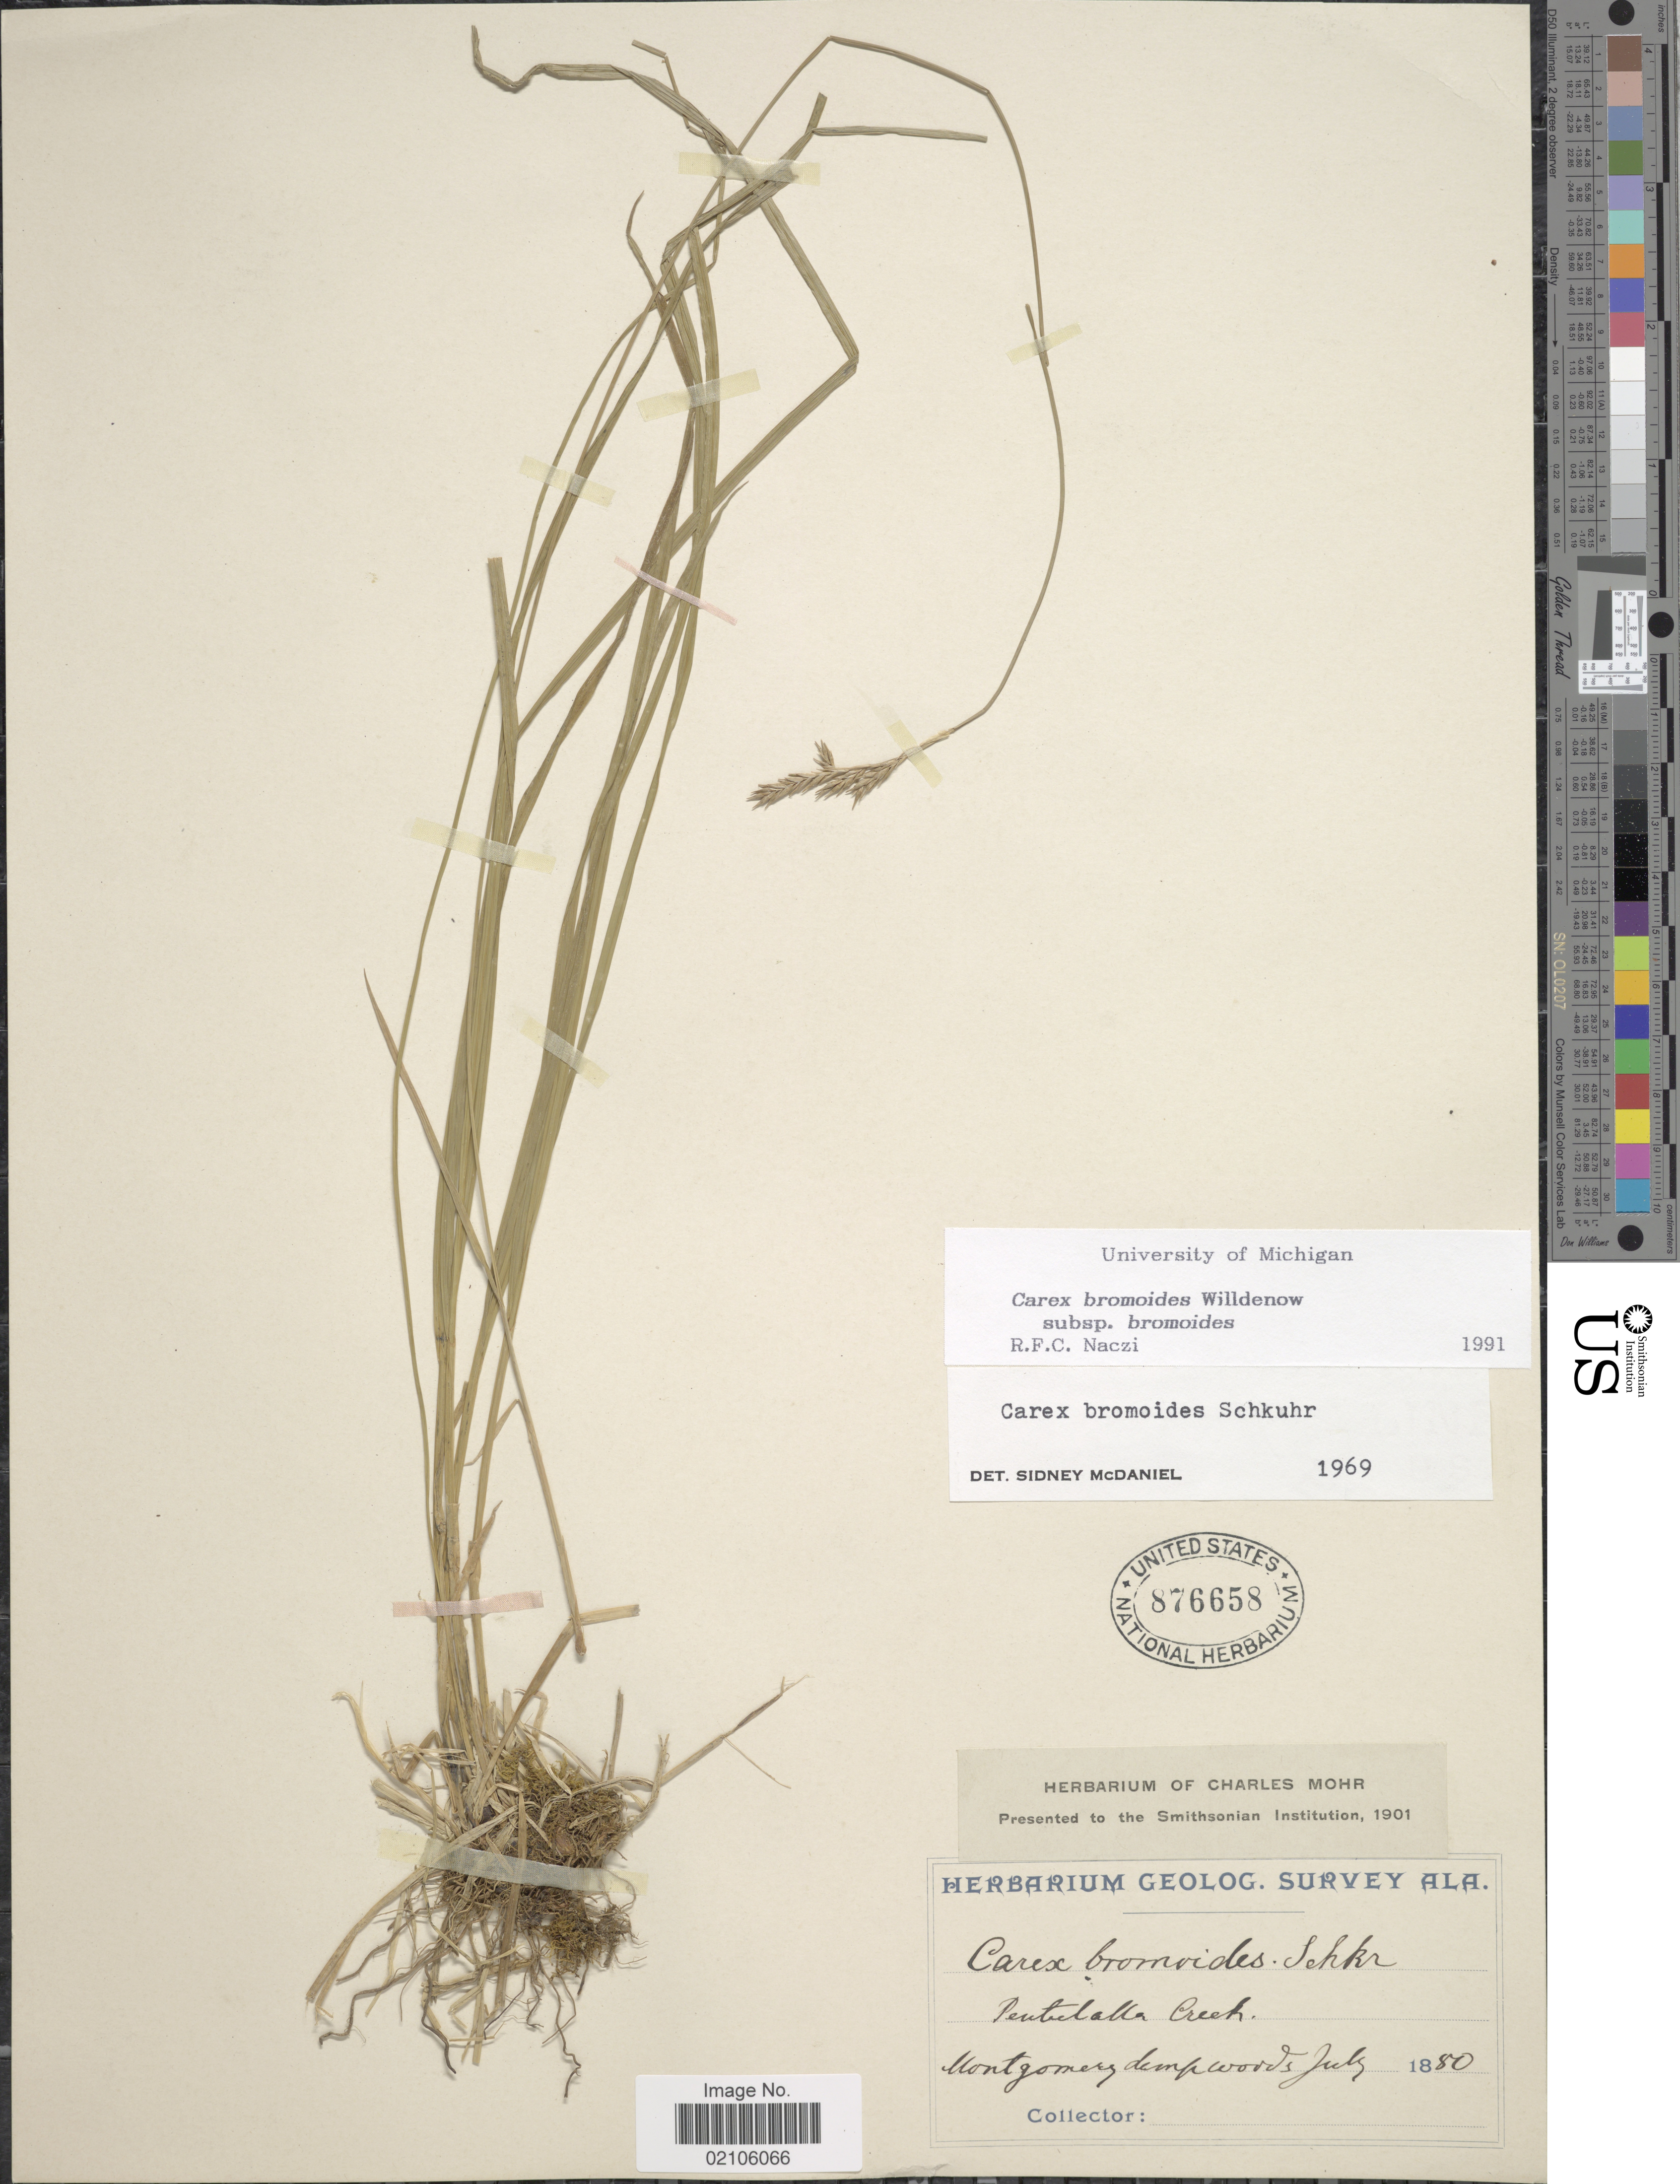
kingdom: Plantae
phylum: Tracheophyta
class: Liliopsida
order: Poales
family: Cyperaceae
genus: Carex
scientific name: Carex bromoides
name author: Willd.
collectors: ex herb. Geological Survey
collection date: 1880-07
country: United States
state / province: Alabama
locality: Montgomery damp woods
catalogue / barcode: US 876658